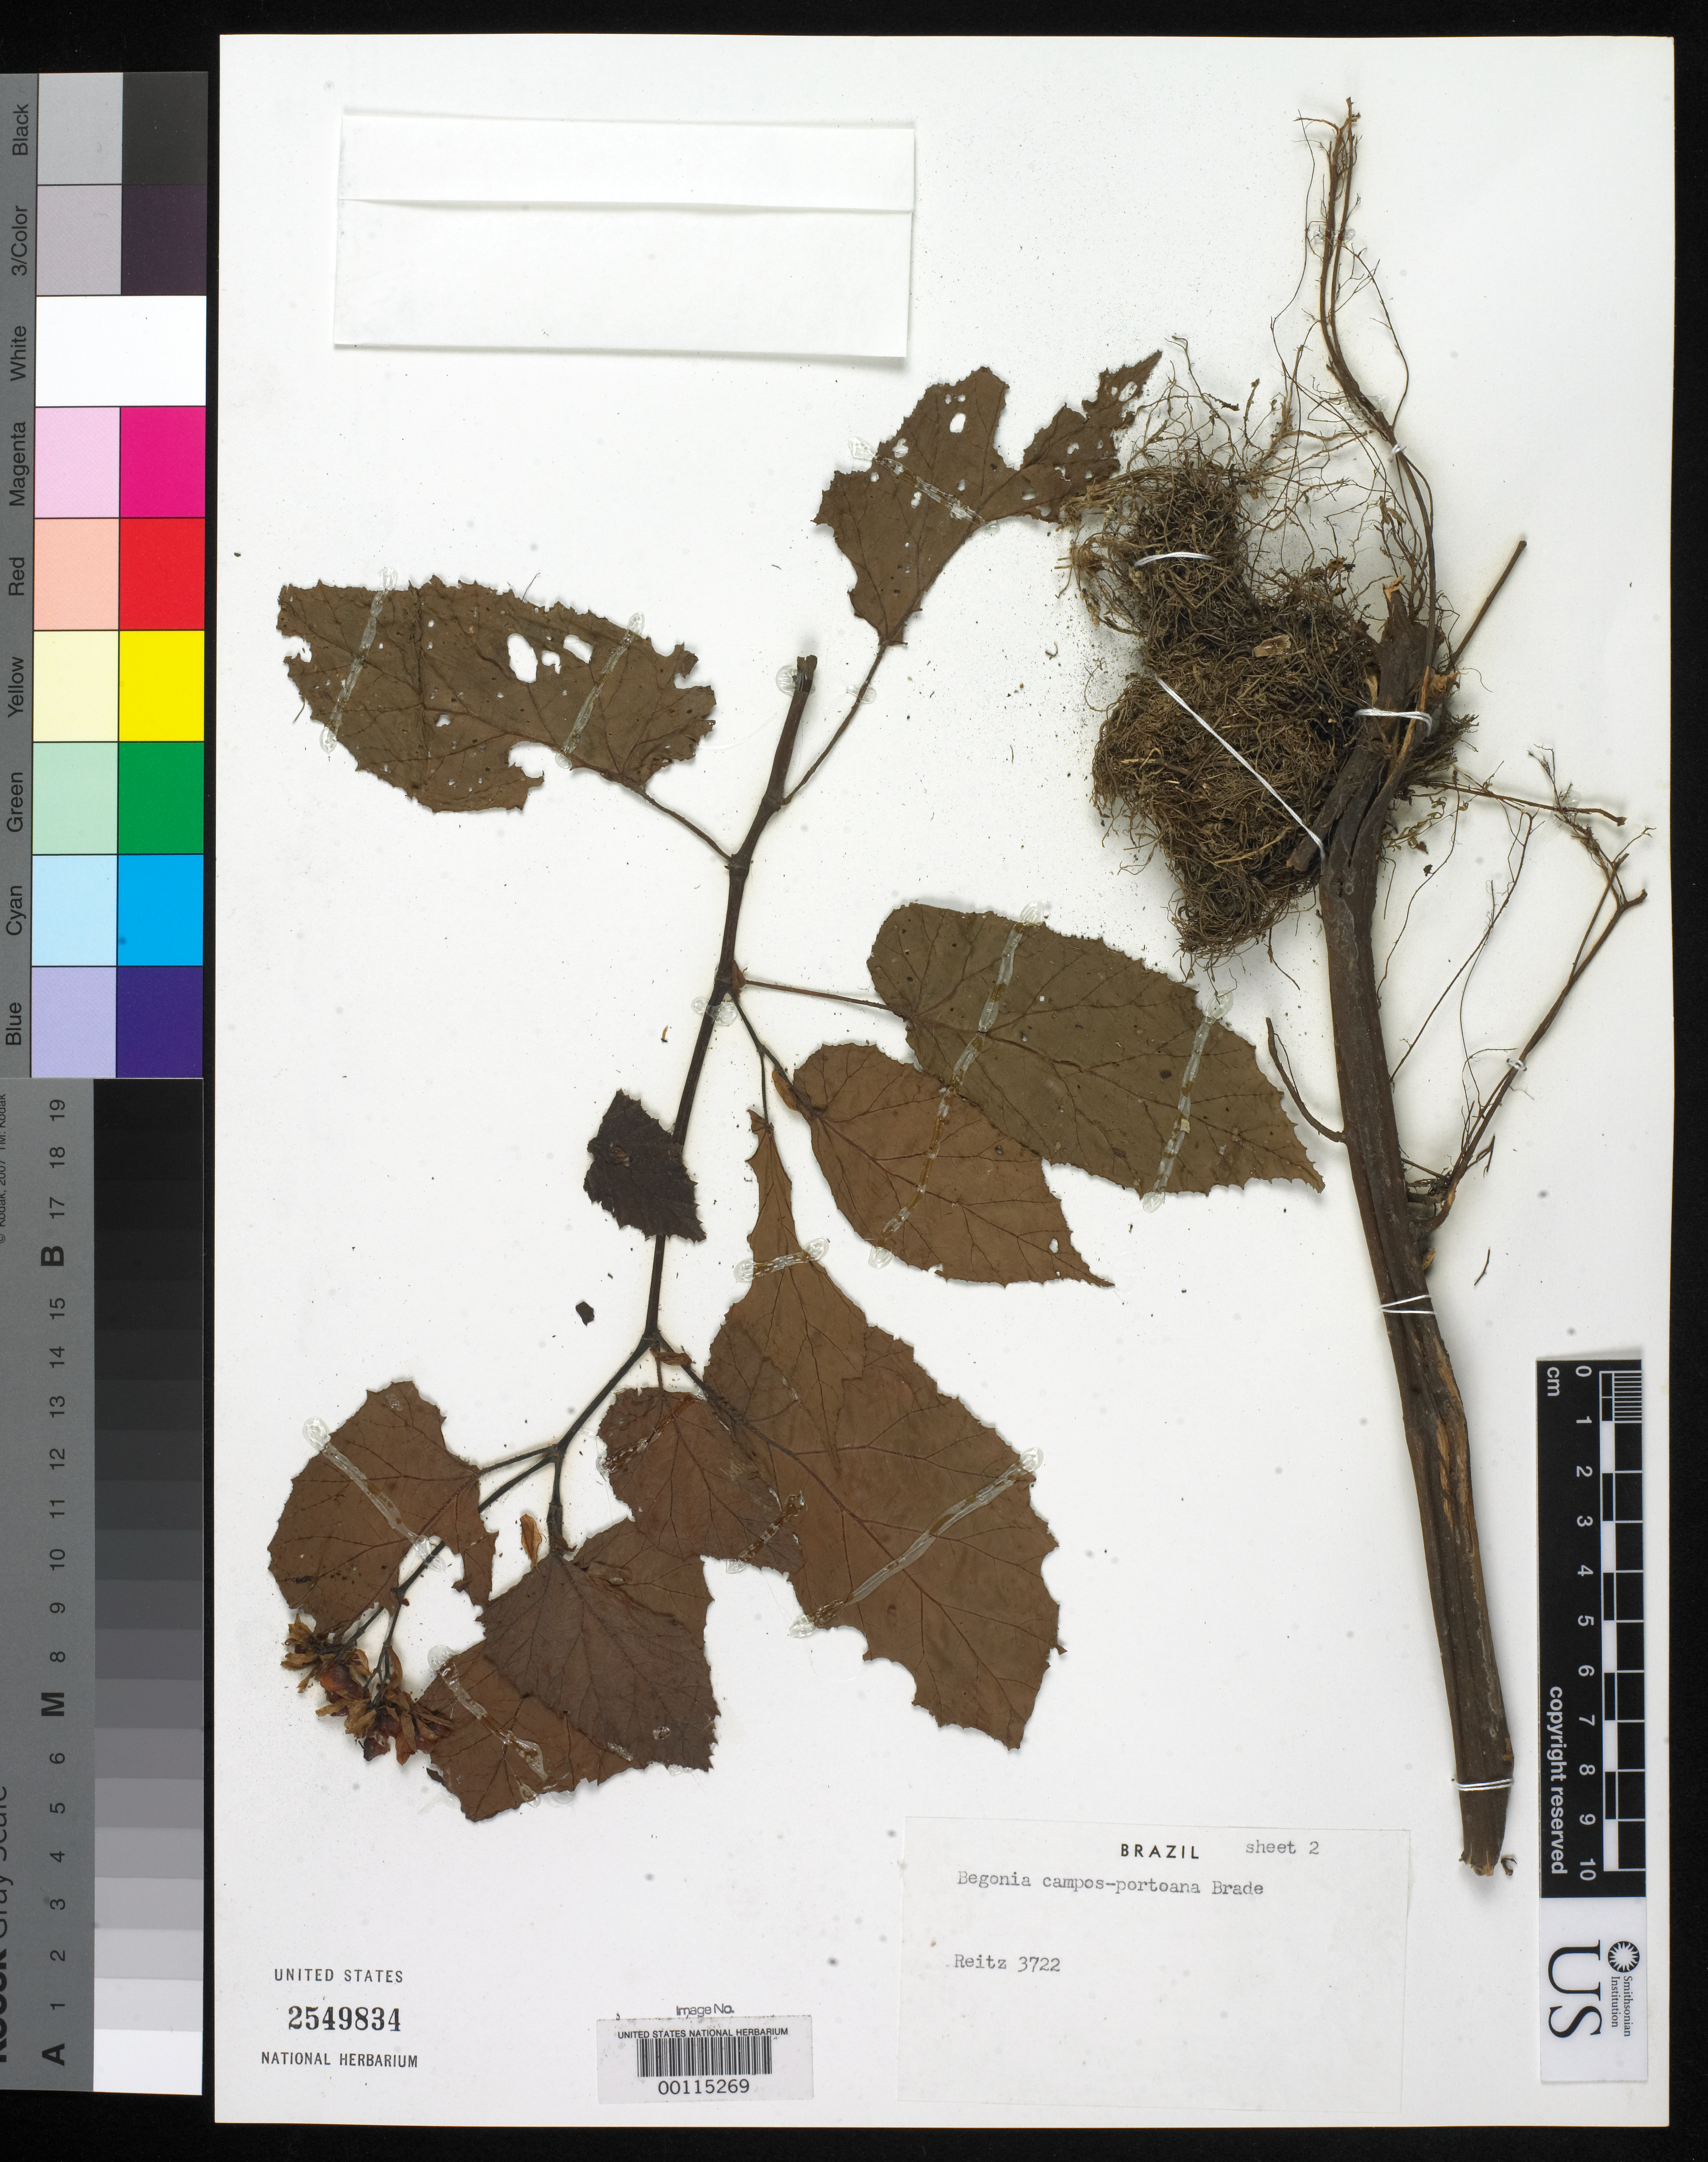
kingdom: Plantae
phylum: Tracheophyta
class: Magnoliopsida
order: Cucurbitales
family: Begoniaceae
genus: Begonia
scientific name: Begonia campos-portoana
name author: Brade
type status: Isotype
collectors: R. Reitz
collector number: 3722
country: Brazil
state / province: Santa Catarina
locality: Joinville.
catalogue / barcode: US 2549834